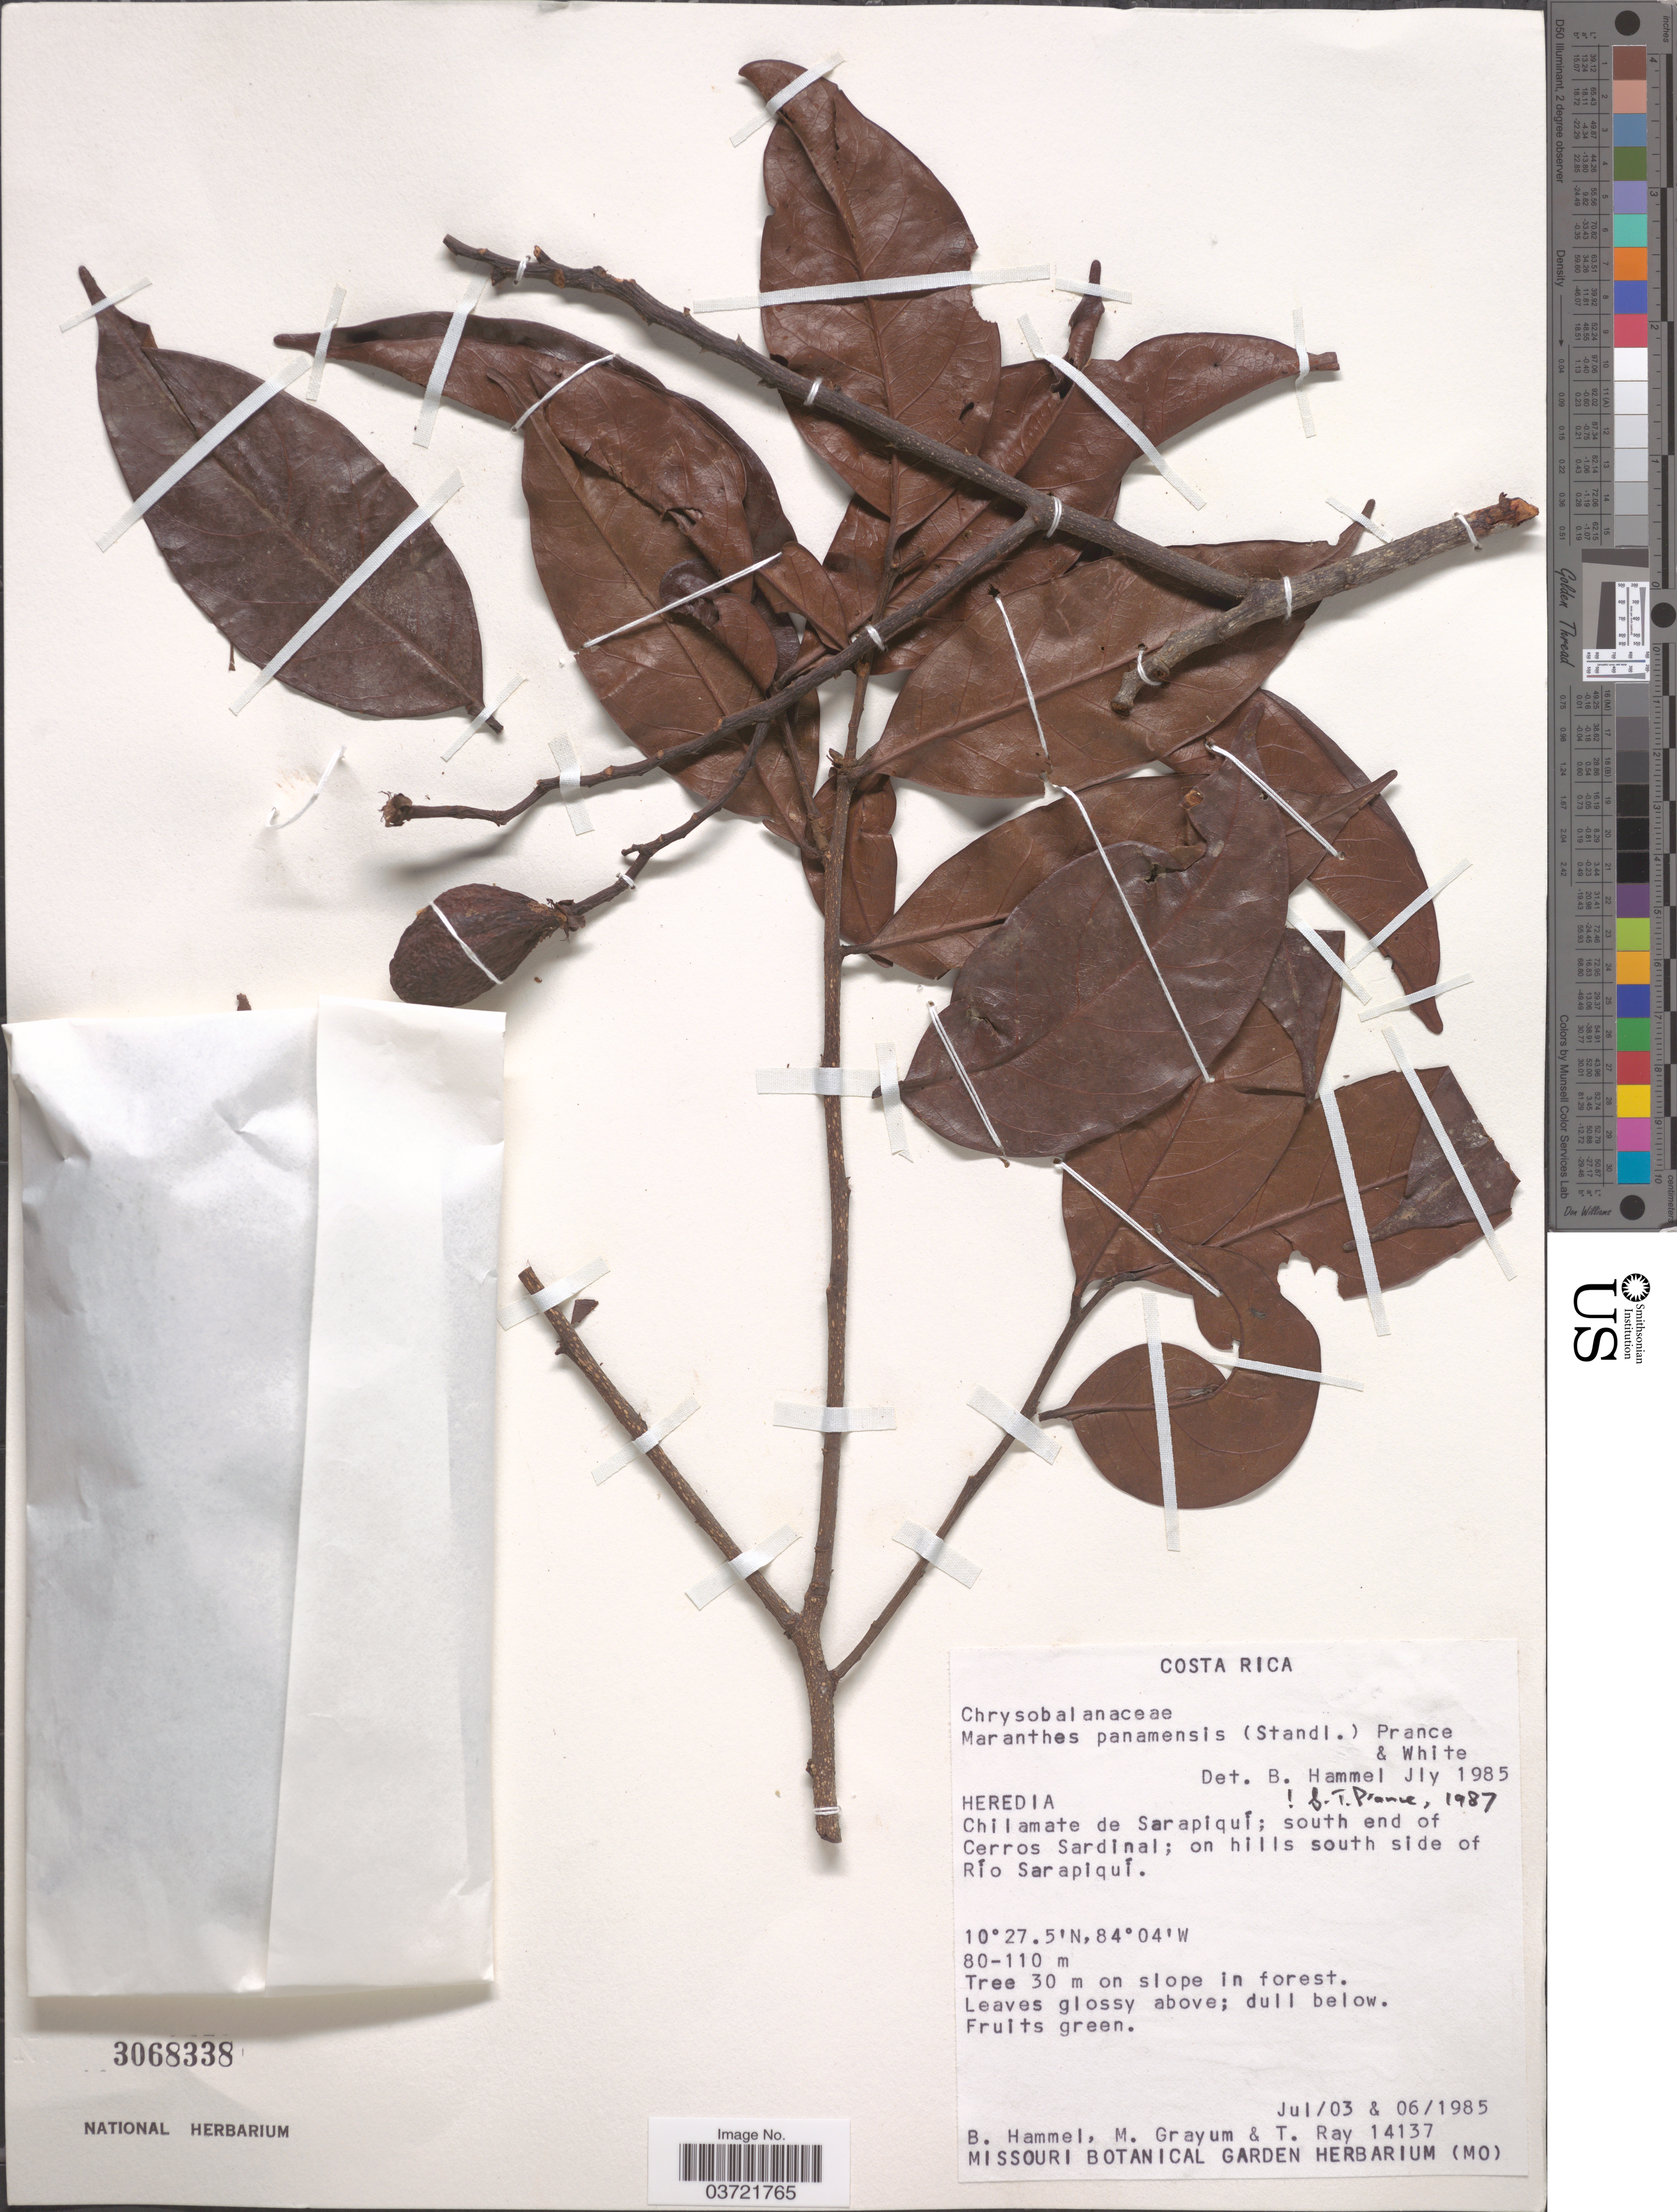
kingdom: Plantae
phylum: Tracheophyta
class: Magnoliopsida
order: Malpighiales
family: Chrysobalanaceae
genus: Maranthes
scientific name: Maranthes panamensis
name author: (Standl.) Prance & F. White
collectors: B. Hammel, M. H. Grayum & T. Ray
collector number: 14137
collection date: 1985-07-03/1985-07-06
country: Costa Rica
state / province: Heredia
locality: Chilamate de Sarapiquí; south end of Cerros Sardinal; on hills south side of Río Sarapiquí.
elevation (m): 80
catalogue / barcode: US 3068338